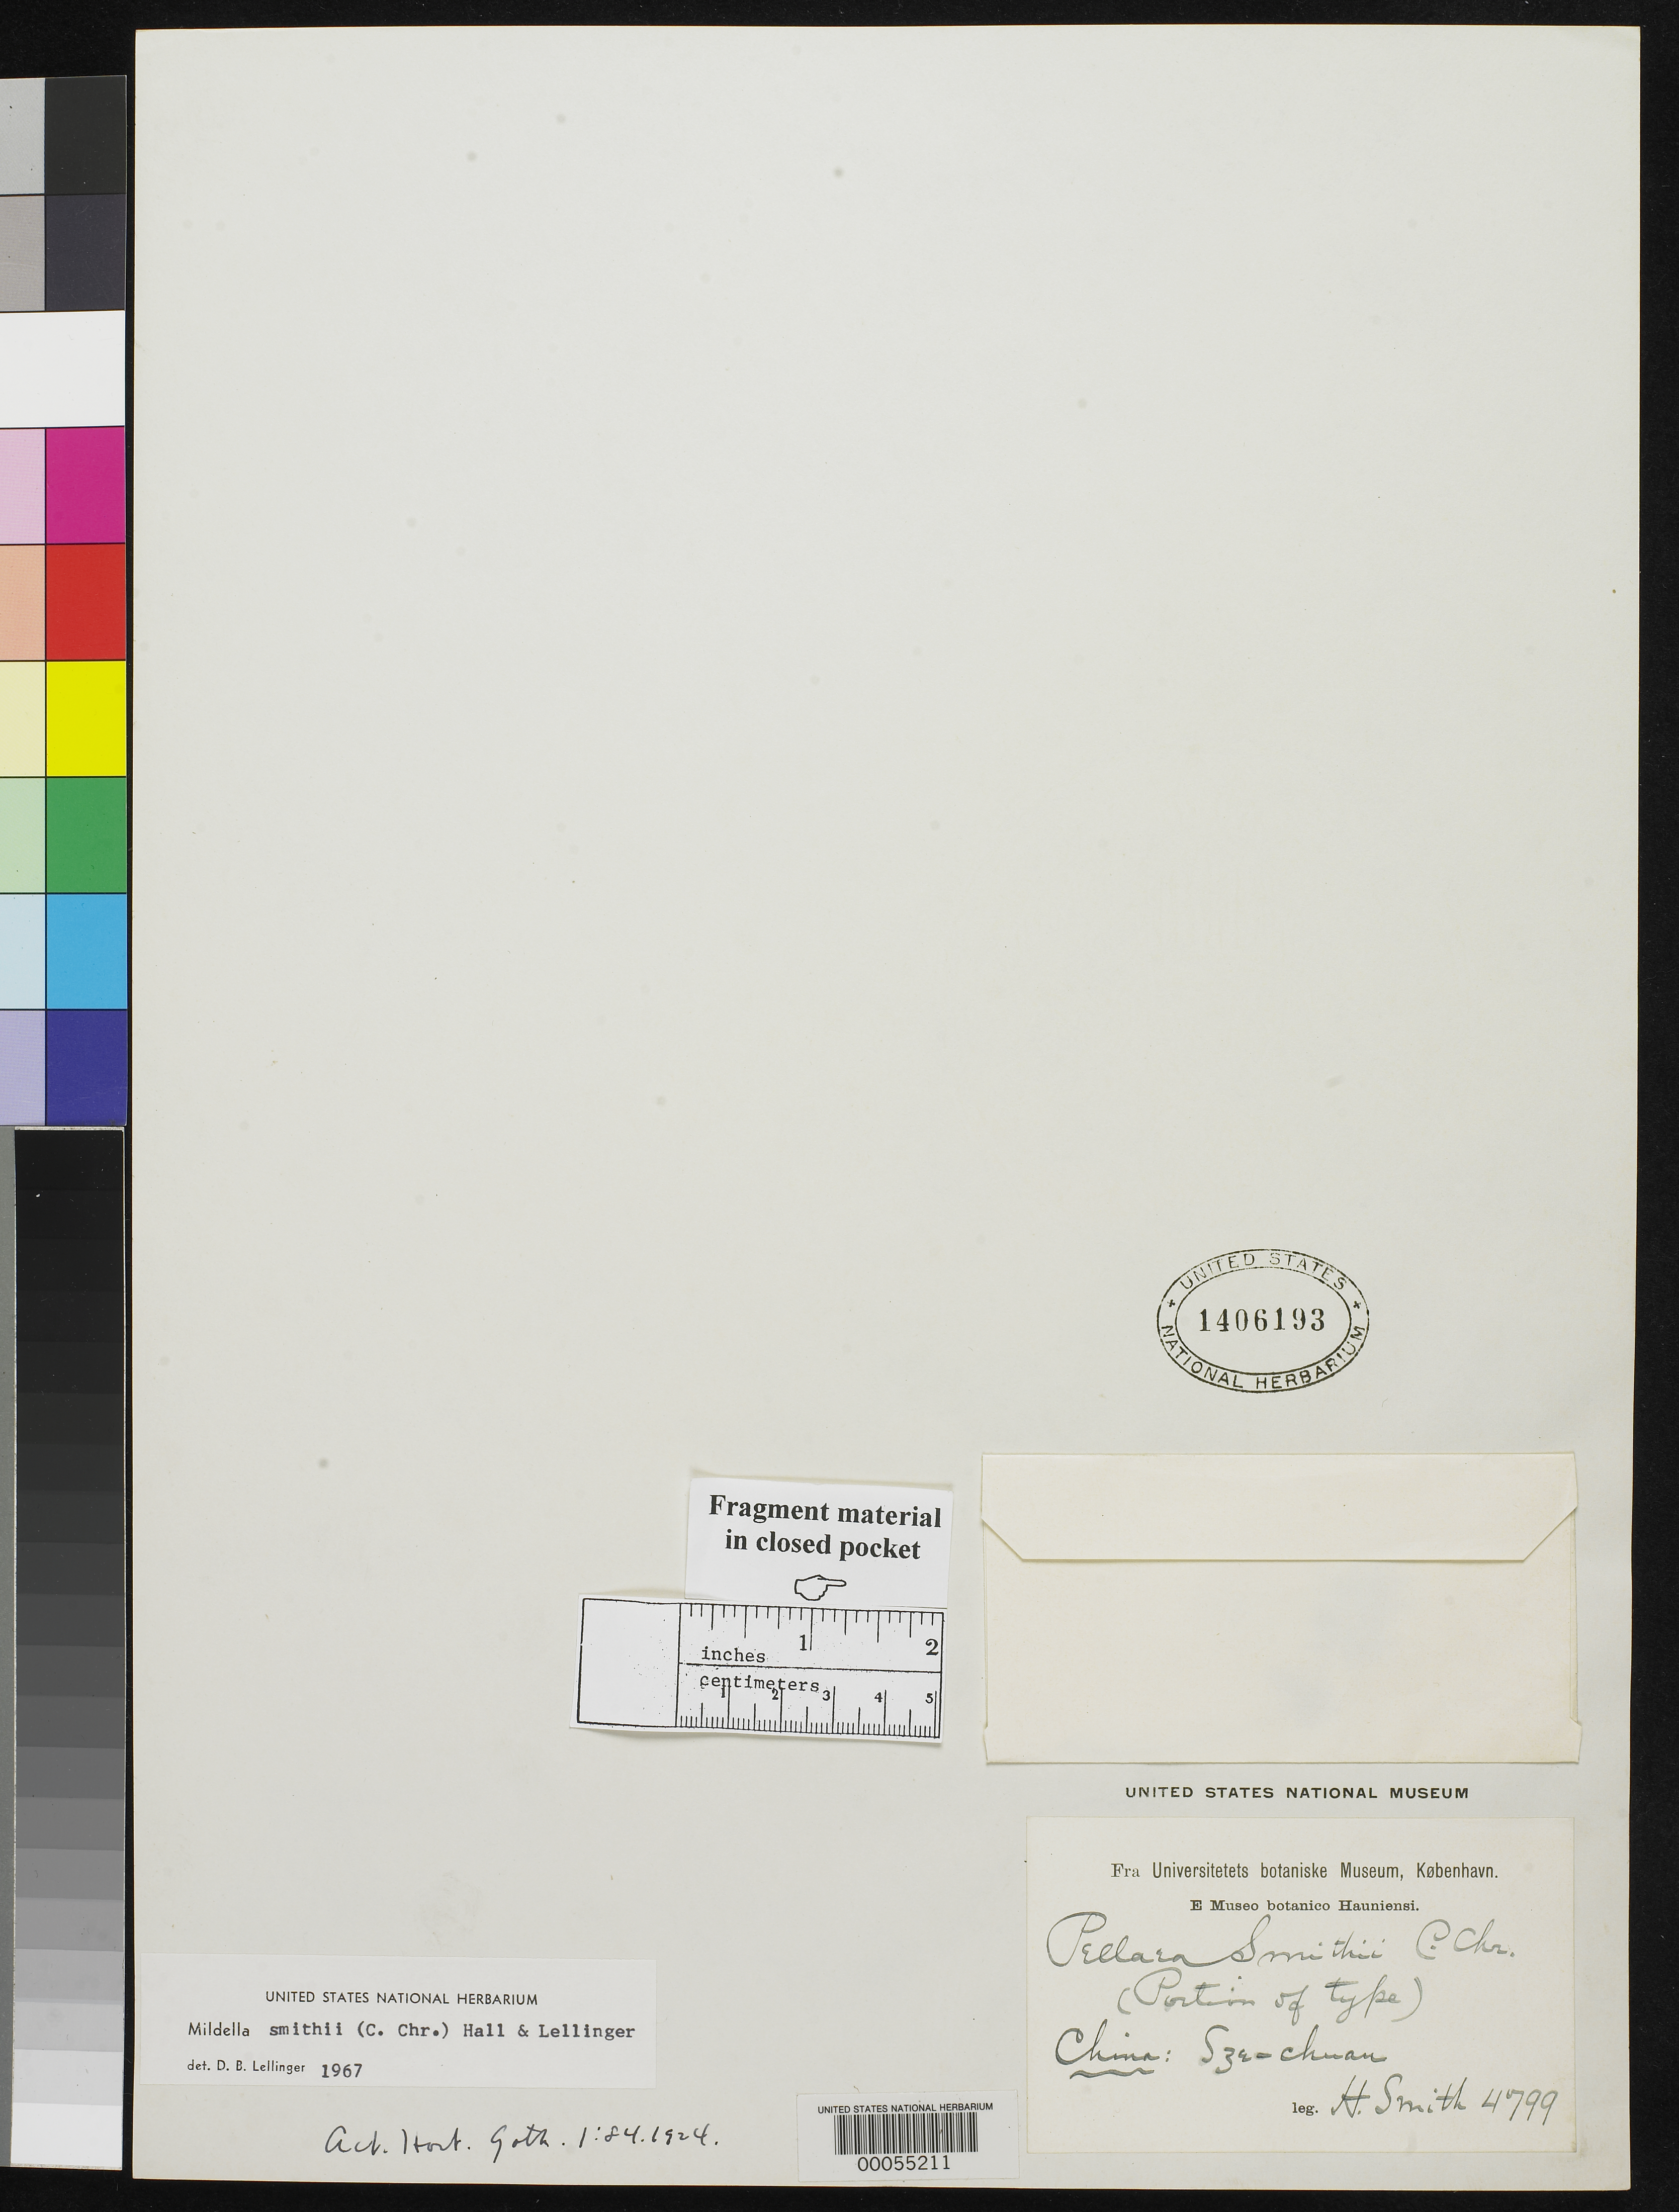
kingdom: Plantae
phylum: Tracheophyta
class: Polypodiopsida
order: Polypodiales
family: Pteridaceae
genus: Pellaea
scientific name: Pellaea smithii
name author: C. Chr.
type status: Type Fragment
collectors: K. A. H. Smith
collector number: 4799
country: China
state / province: Sichuan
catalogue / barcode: US 1406193